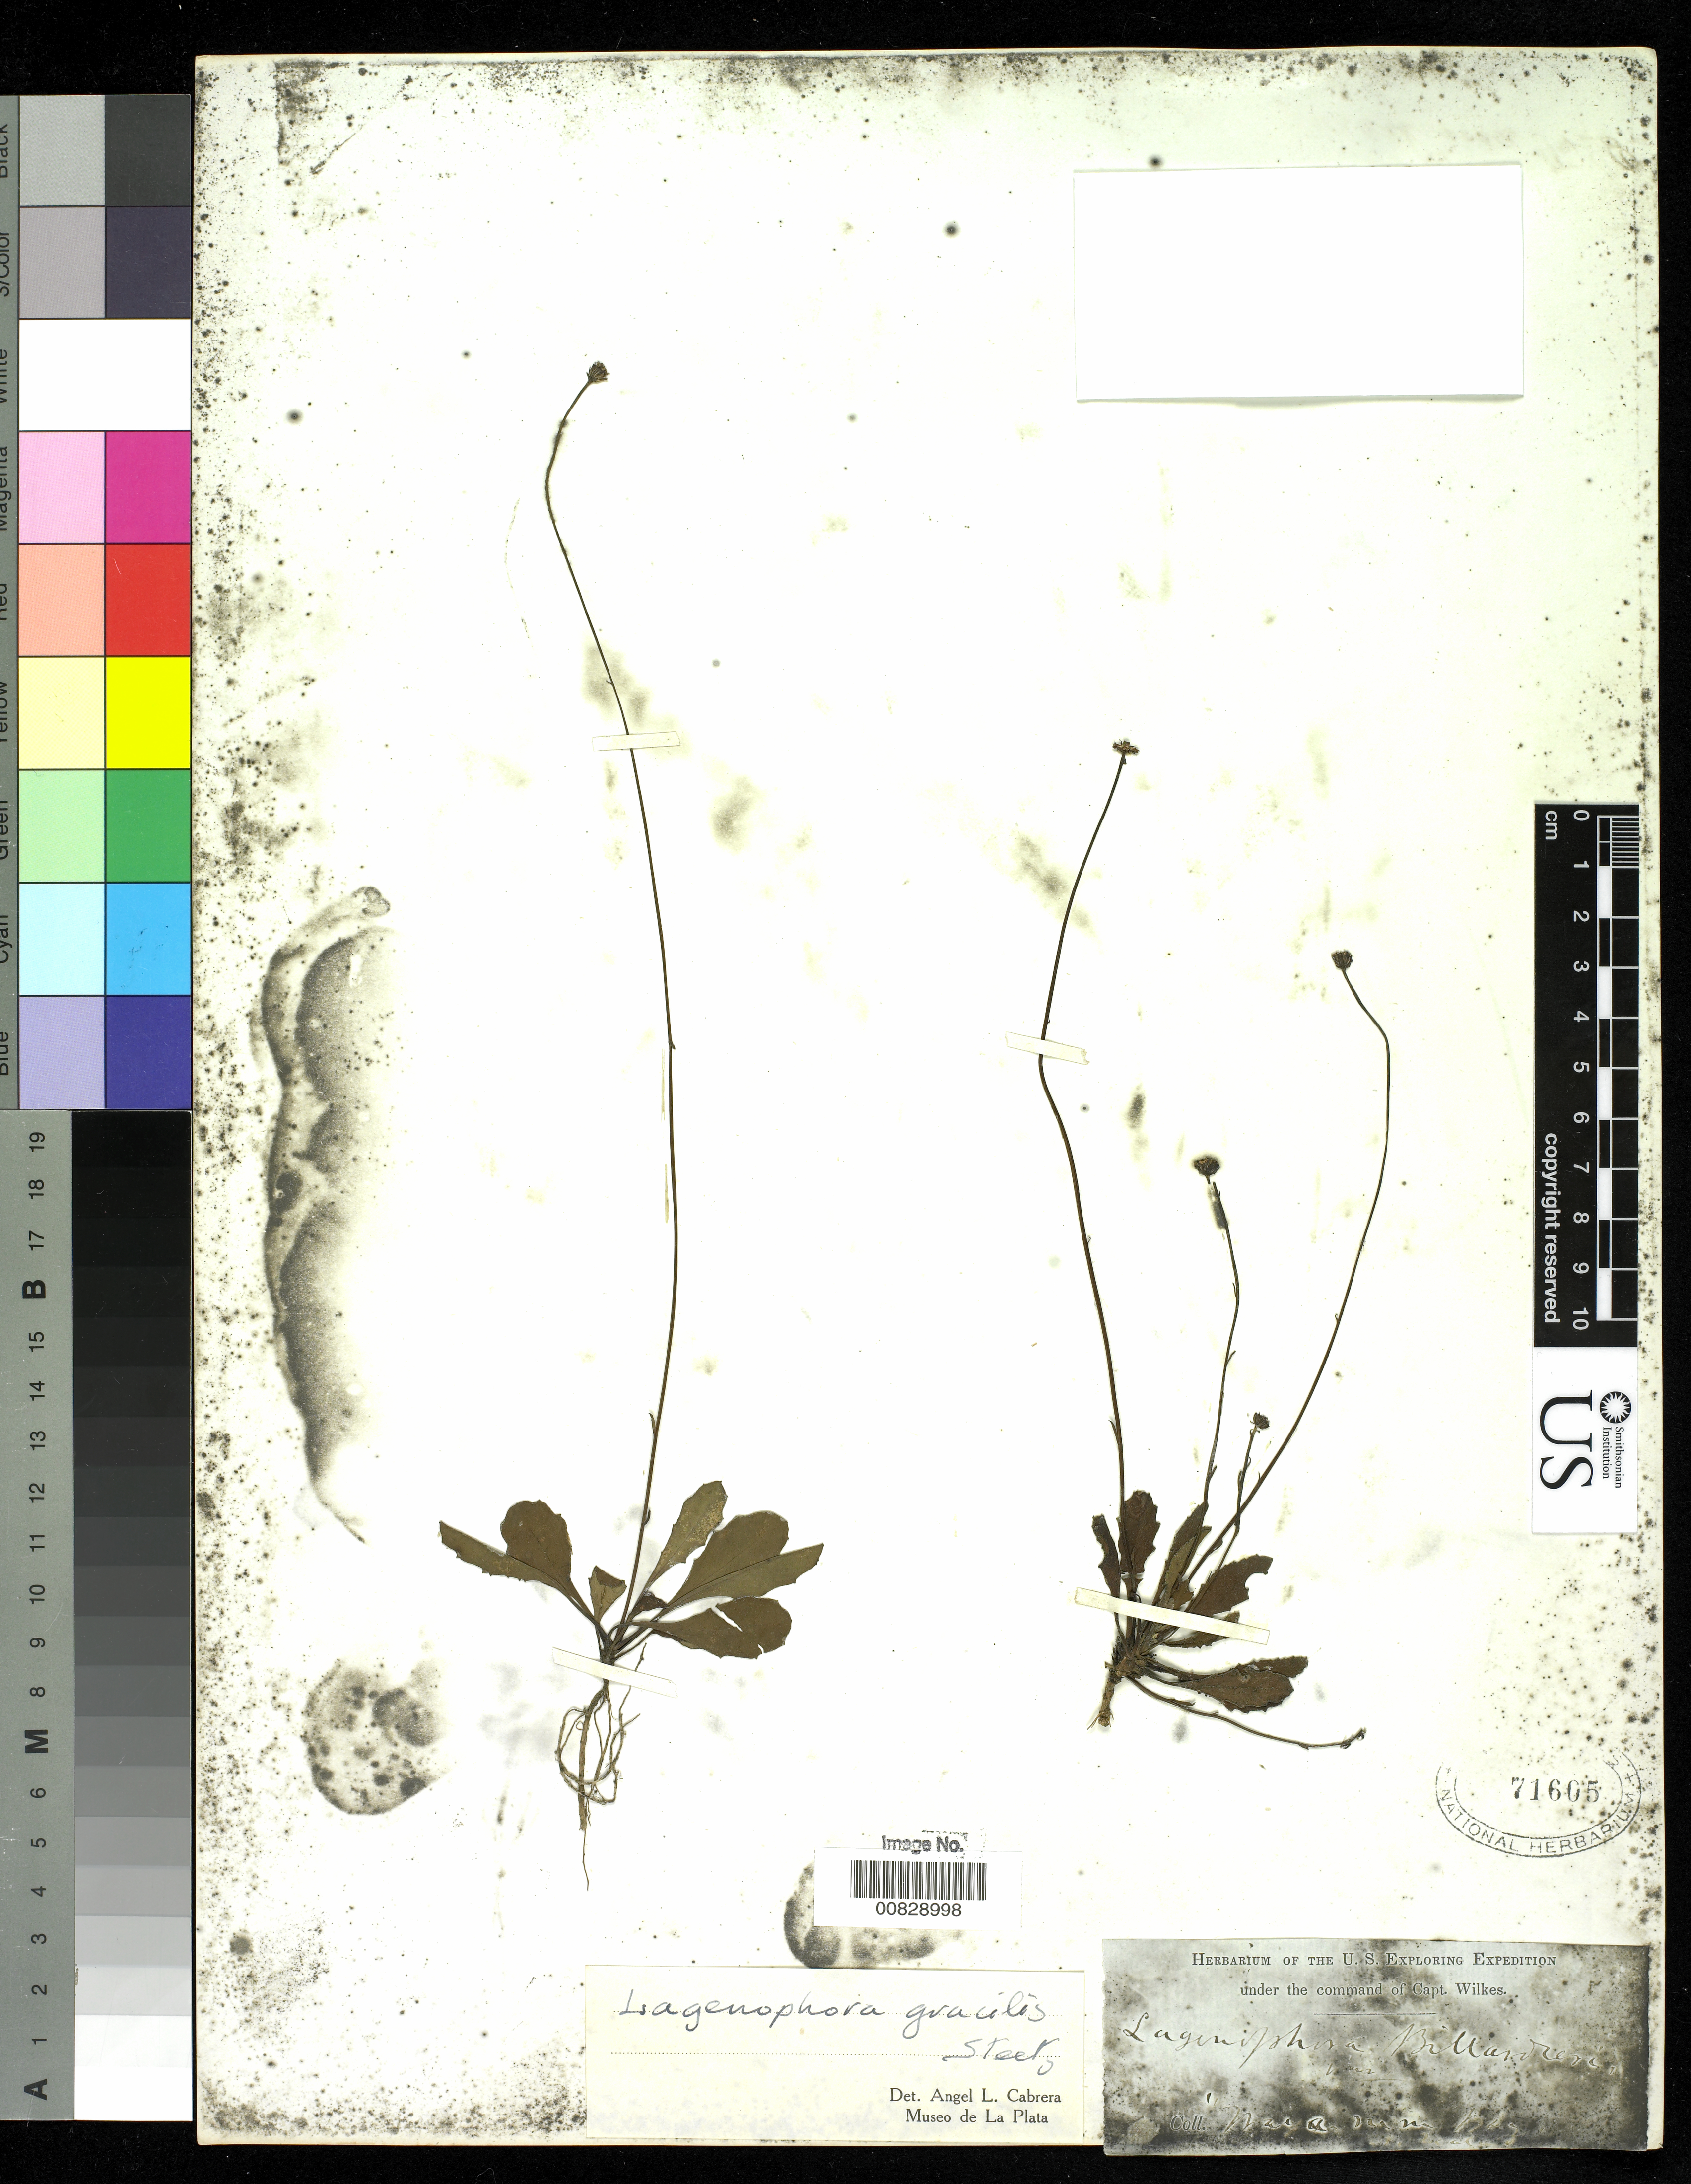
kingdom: Plantae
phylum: Tracheophyta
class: Magnoliopsida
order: Asterales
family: Asteraceae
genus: Lagenophora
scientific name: Lagenophora sublyrata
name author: (Cass.) A.R. Bean & Jian Wang ter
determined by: Wagner, W. L., (BOT), Smithsonian Institution - National Museum of Natural History (UNITED STATES)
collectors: Wilkes Explor. Exped.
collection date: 1838/1842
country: New Zealand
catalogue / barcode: US 71605